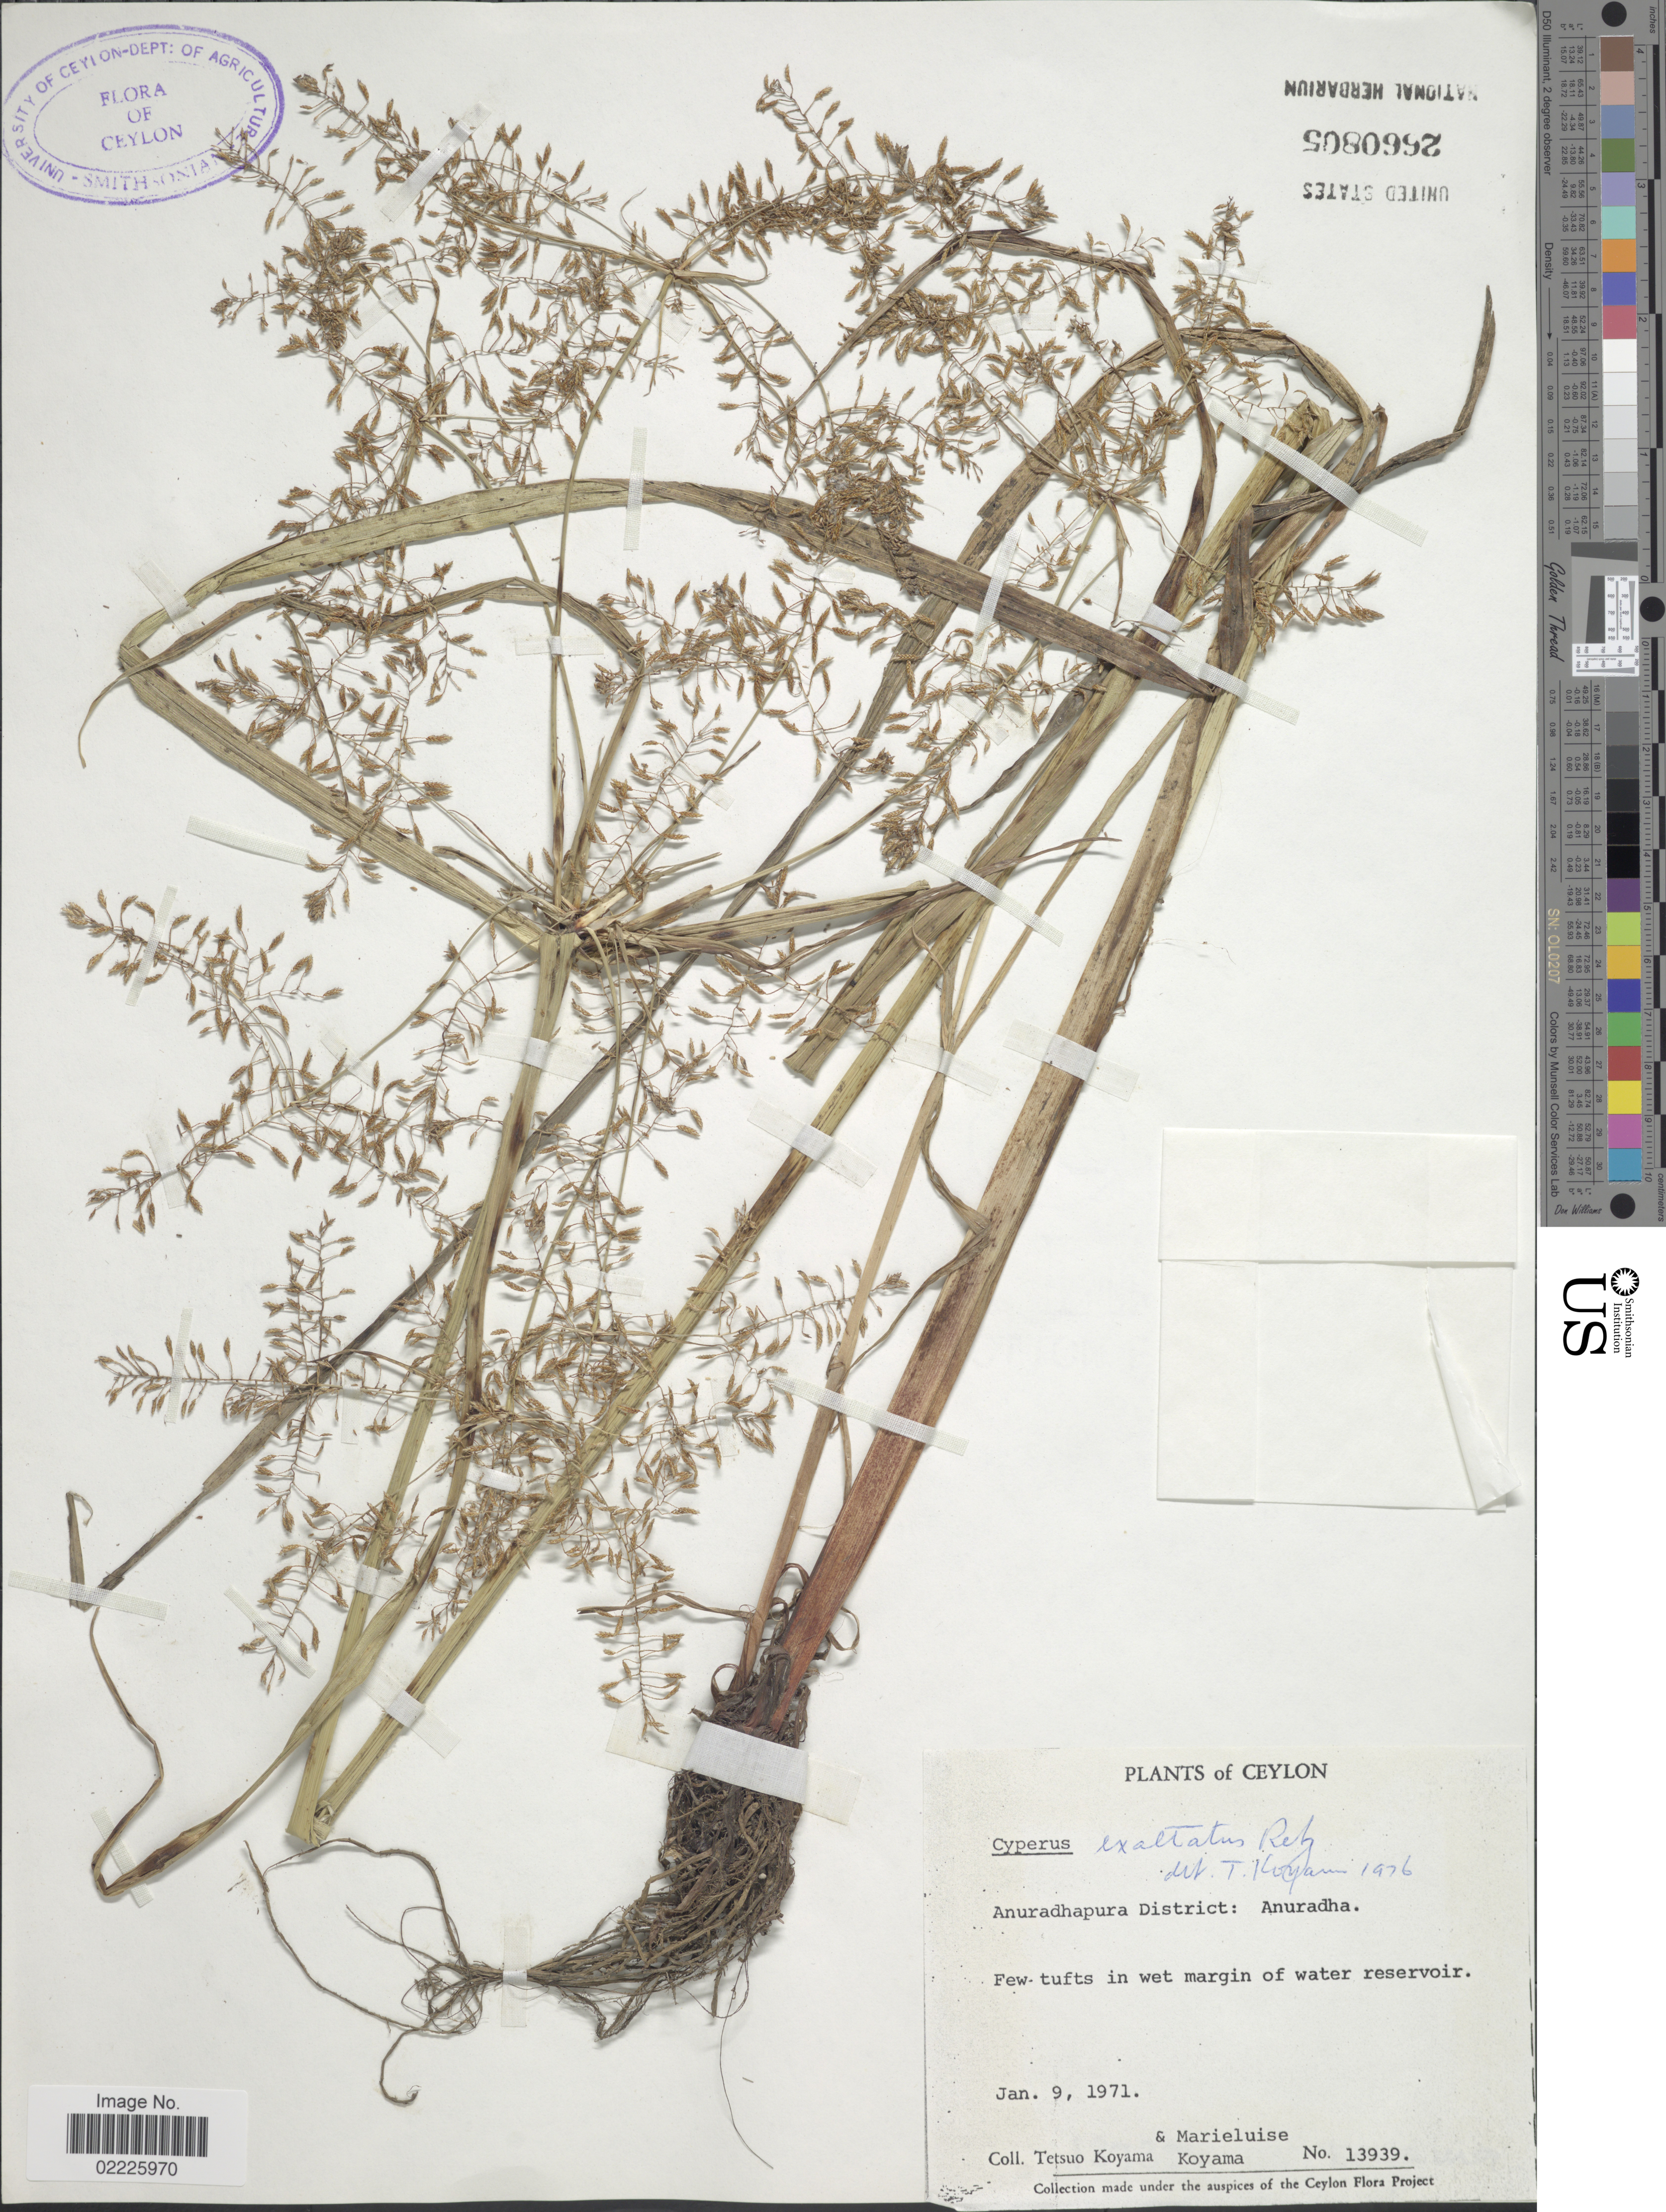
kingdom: Plantae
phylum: Tracheophyta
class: Liliopsida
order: Poales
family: Cyperaceae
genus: Cyperus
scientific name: Cyperus exaltatus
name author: Retz.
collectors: T. Koyama & M. Koyama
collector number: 13939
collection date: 1971-01-09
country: Sri Lanka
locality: Ceylon, Anuradhapura District: Anuradha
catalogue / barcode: US 2660805